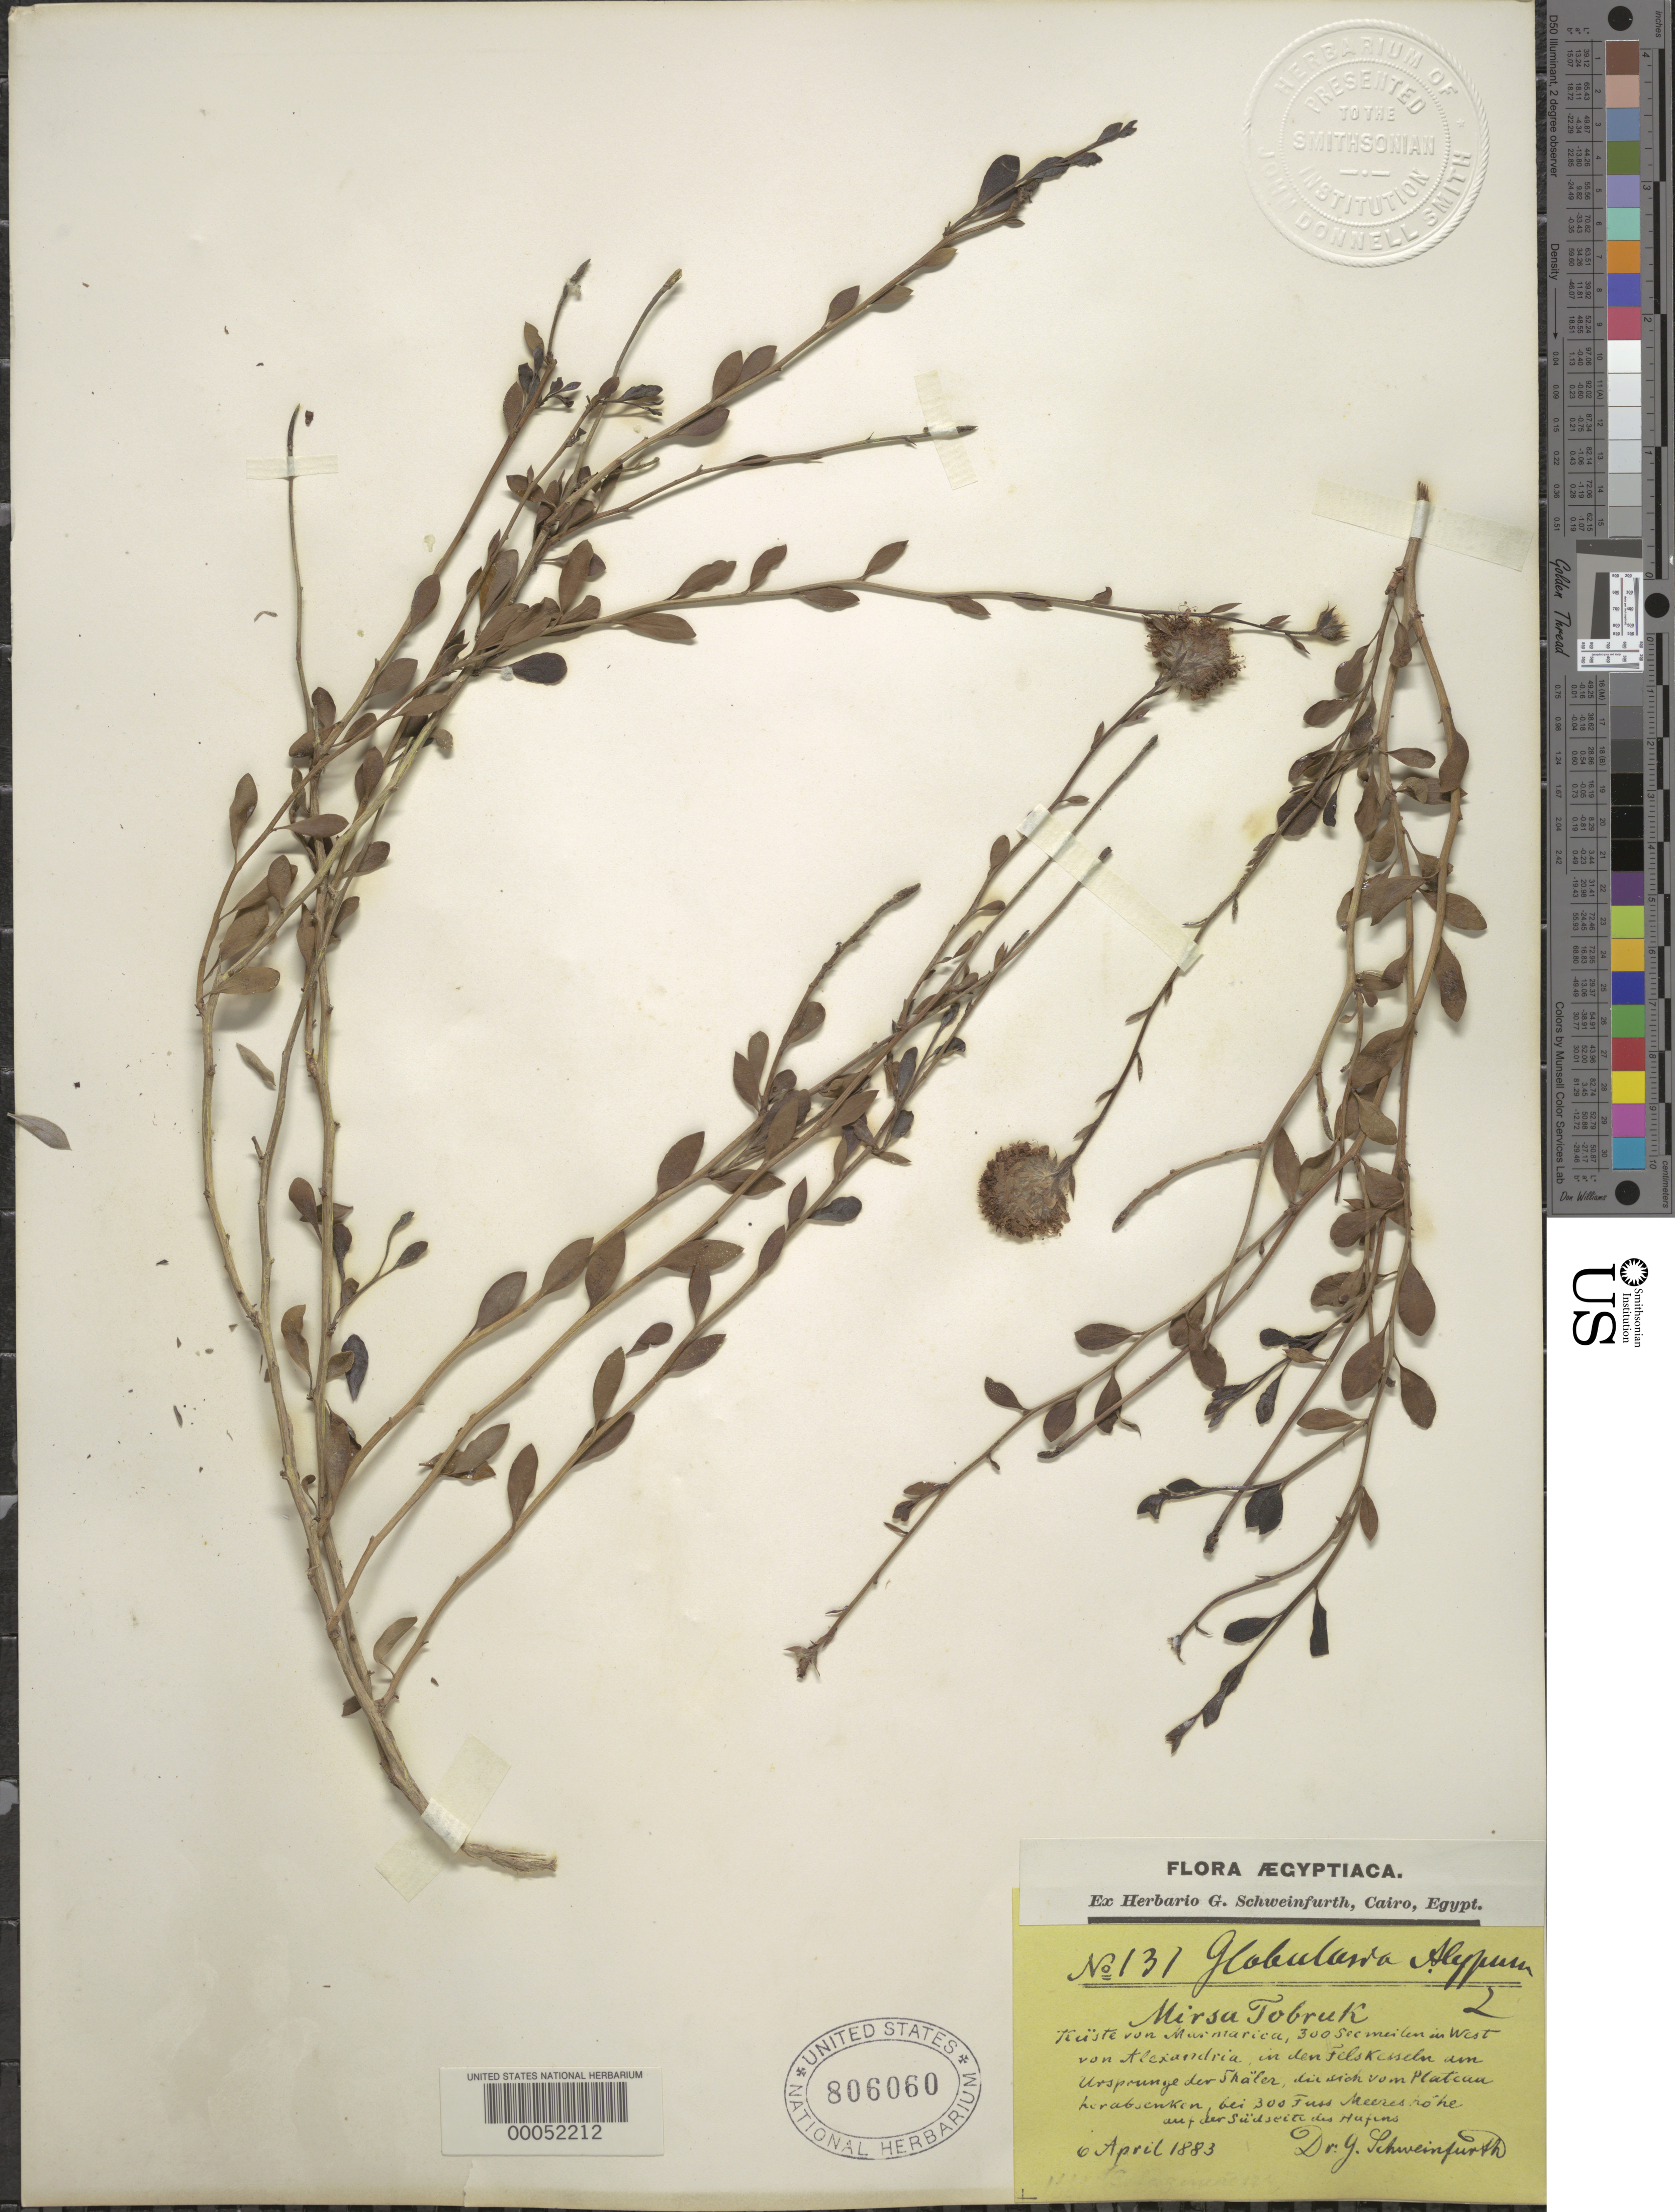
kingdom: Plantae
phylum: Tracheophyta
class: Magnoliopsida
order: Lamiales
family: Plantaginaceae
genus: Globularia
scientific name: Globularia alypum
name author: L.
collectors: G. A. Schweinfurth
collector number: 131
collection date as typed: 06 Apr 1883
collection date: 1883-04-06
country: Egypt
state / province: Al Iskandariyah (?)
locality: West von Alexandria. [W of Alexandria]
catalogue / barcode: US 806060